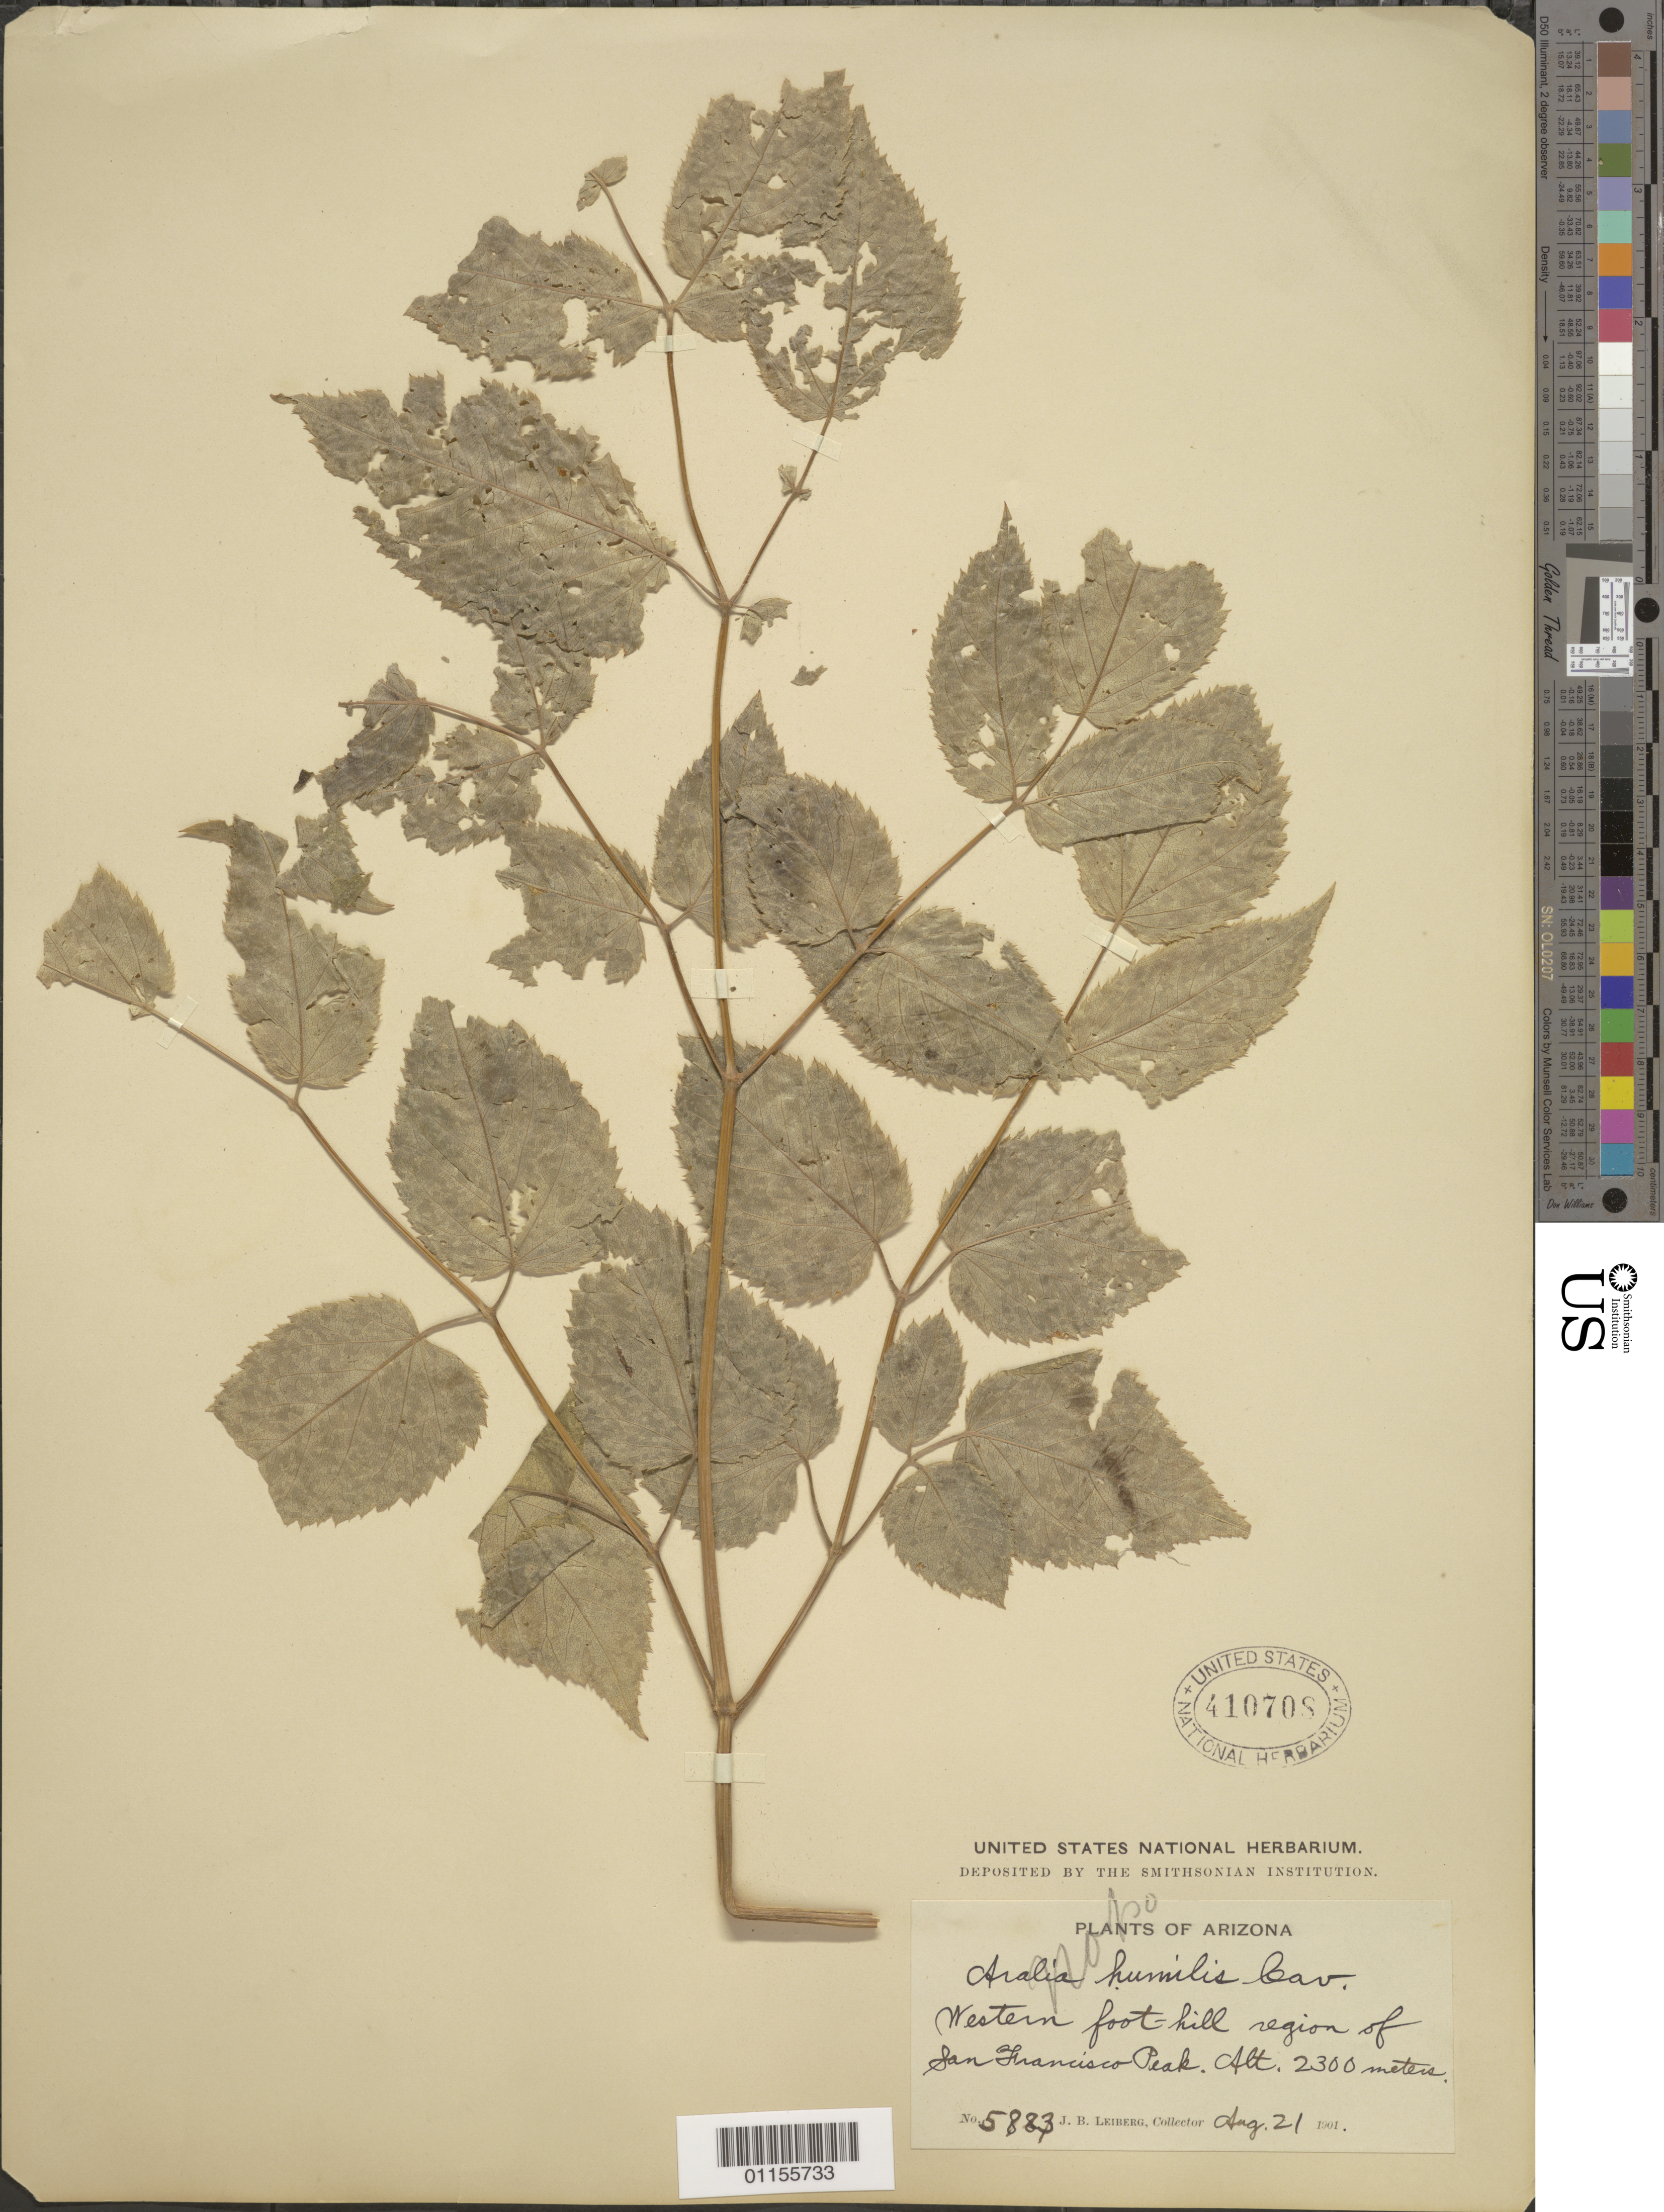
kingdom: Plantae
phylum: Tracheophyta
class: Magnoliopsida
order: Apiales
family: Araliaceae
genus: Aralia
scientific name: Aralia pubescens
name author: DC.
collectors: J. Leiberg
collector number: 5883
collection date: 1901-08-21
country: United States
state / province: Arizona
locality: W foothills region of San Francisco Peak.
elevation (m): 2300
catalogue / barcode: US 410708